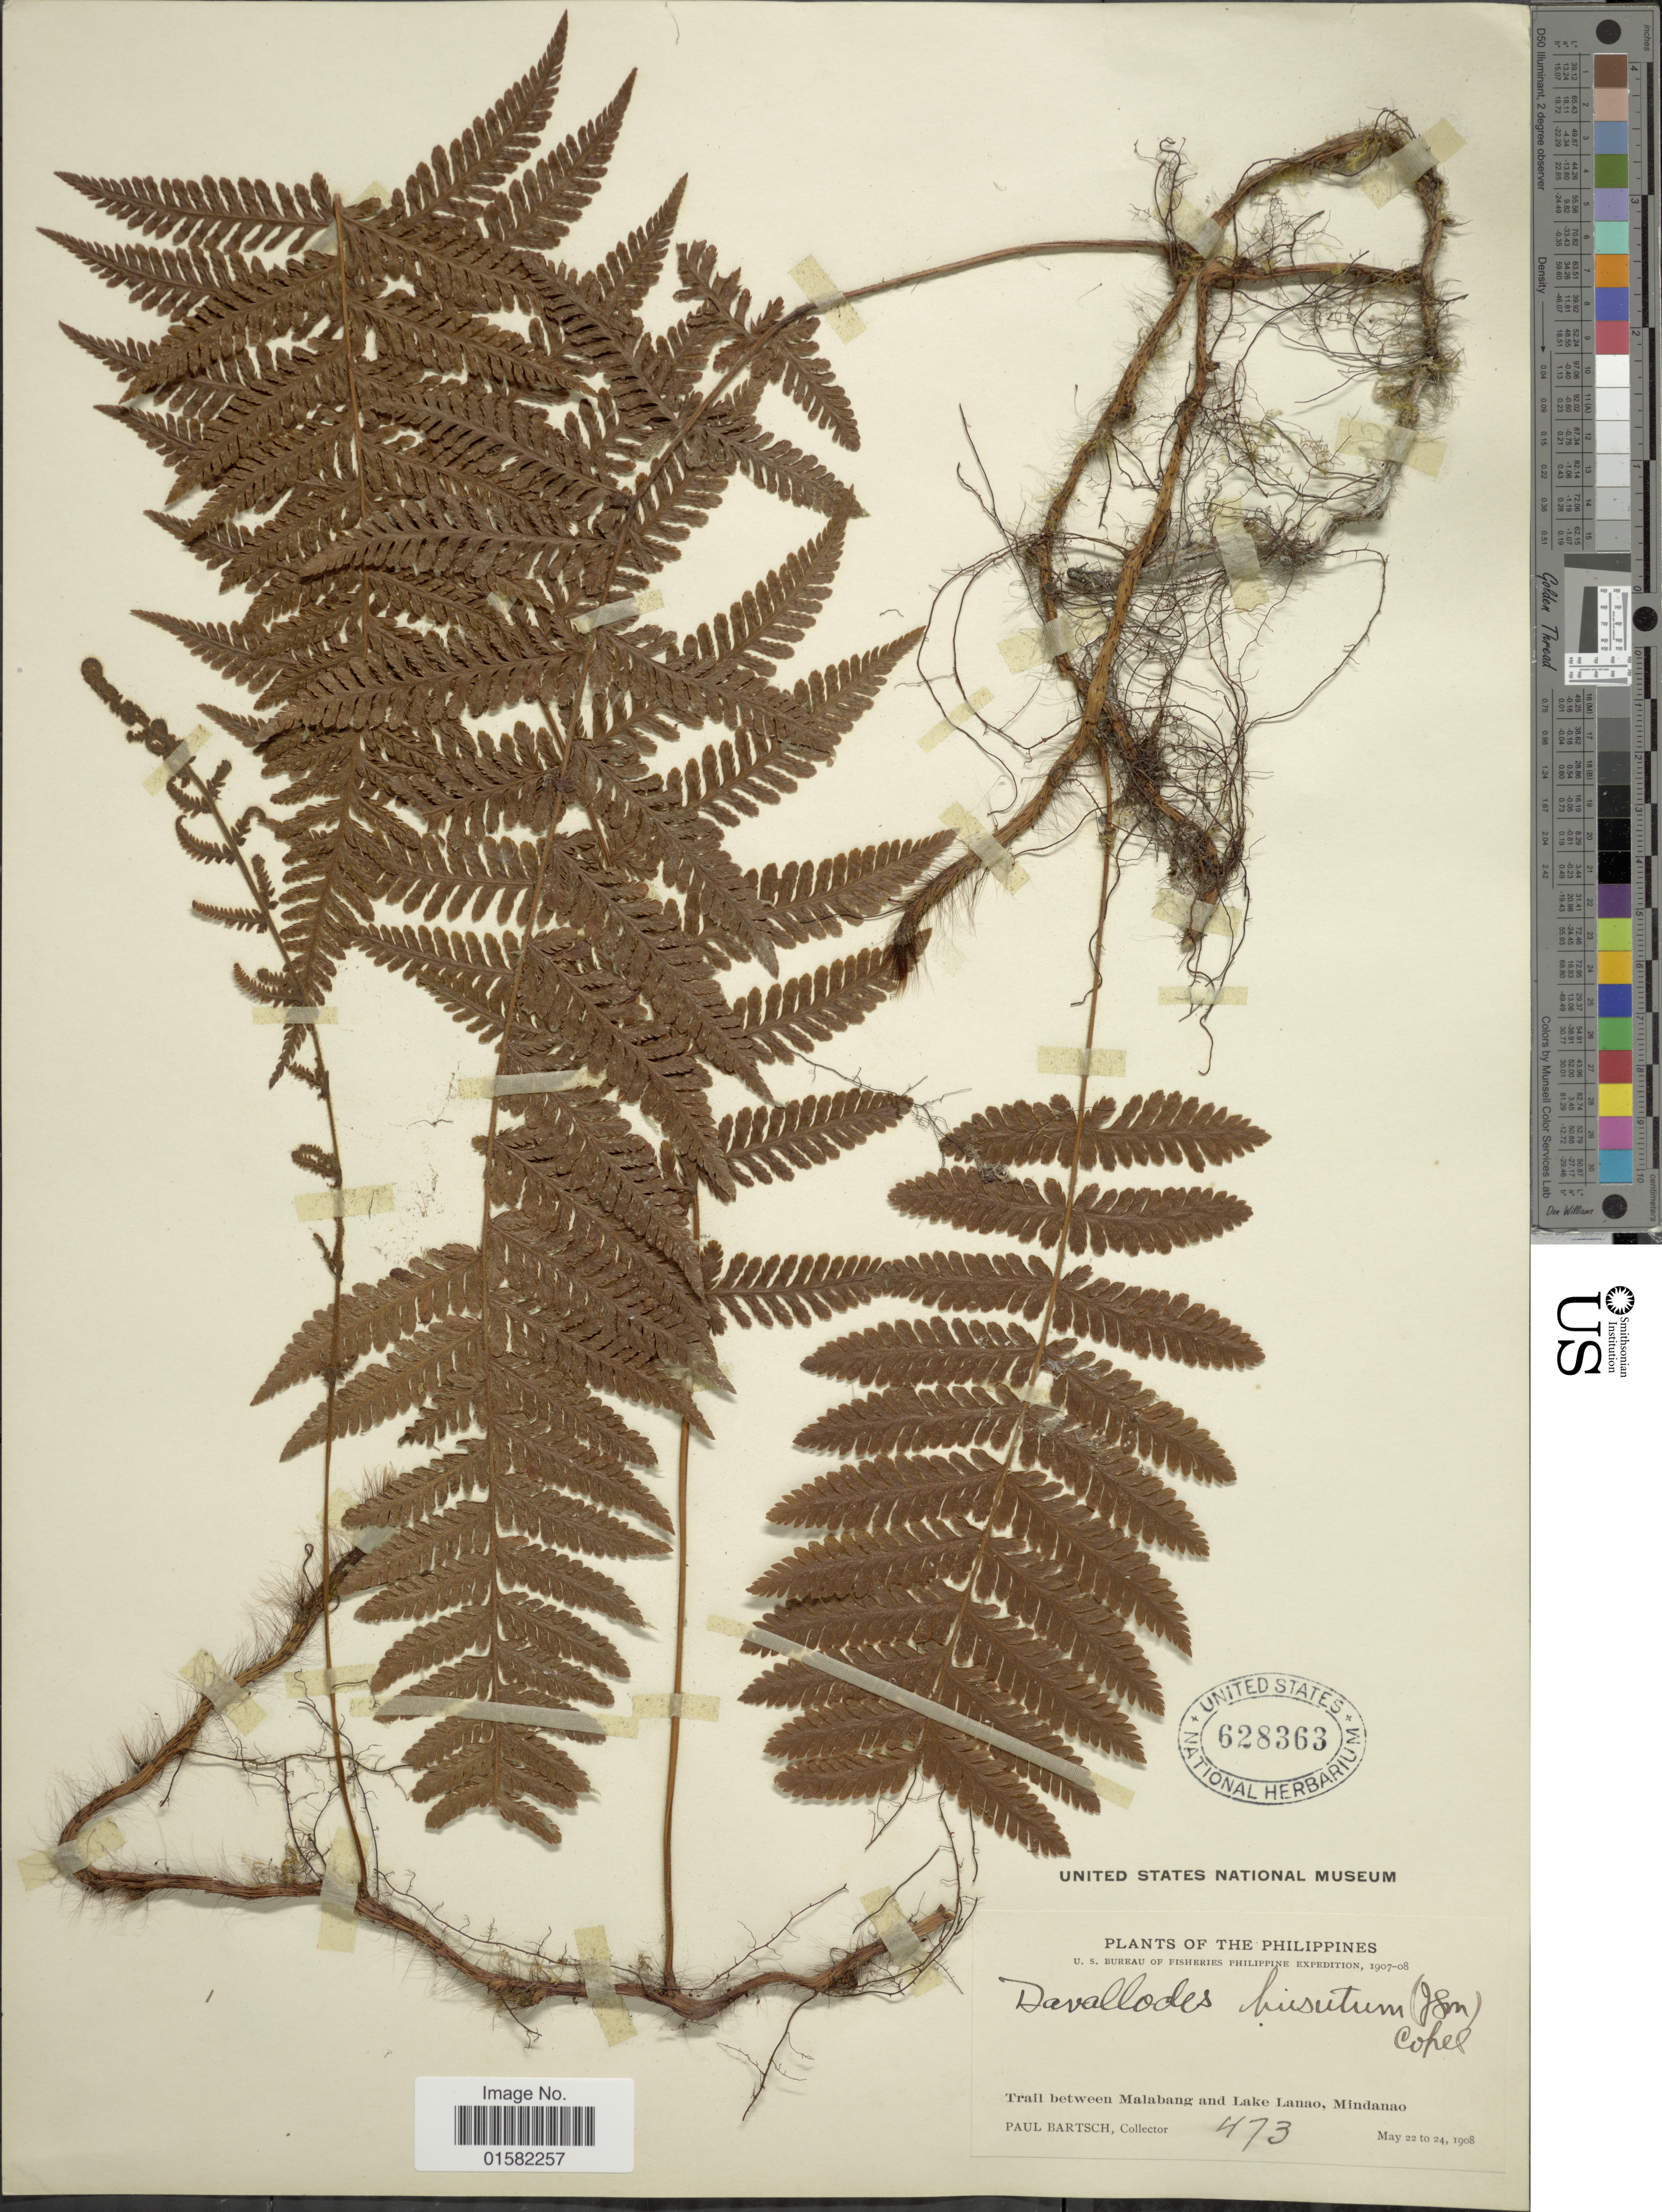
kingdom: Plantae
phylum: Tracheophyta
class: Polypodiopsida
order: Polypodiales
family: Davalliaceae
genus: Davallodes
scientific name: Davallodes hirsutum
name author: (J. Sm.) Copel.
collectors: P. Bartsch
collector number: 473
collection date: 1908-05-22/1908-05-24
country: Philippines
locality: Trail between Malabang and Lake Lanao, Mindanao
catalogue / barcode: US 628363